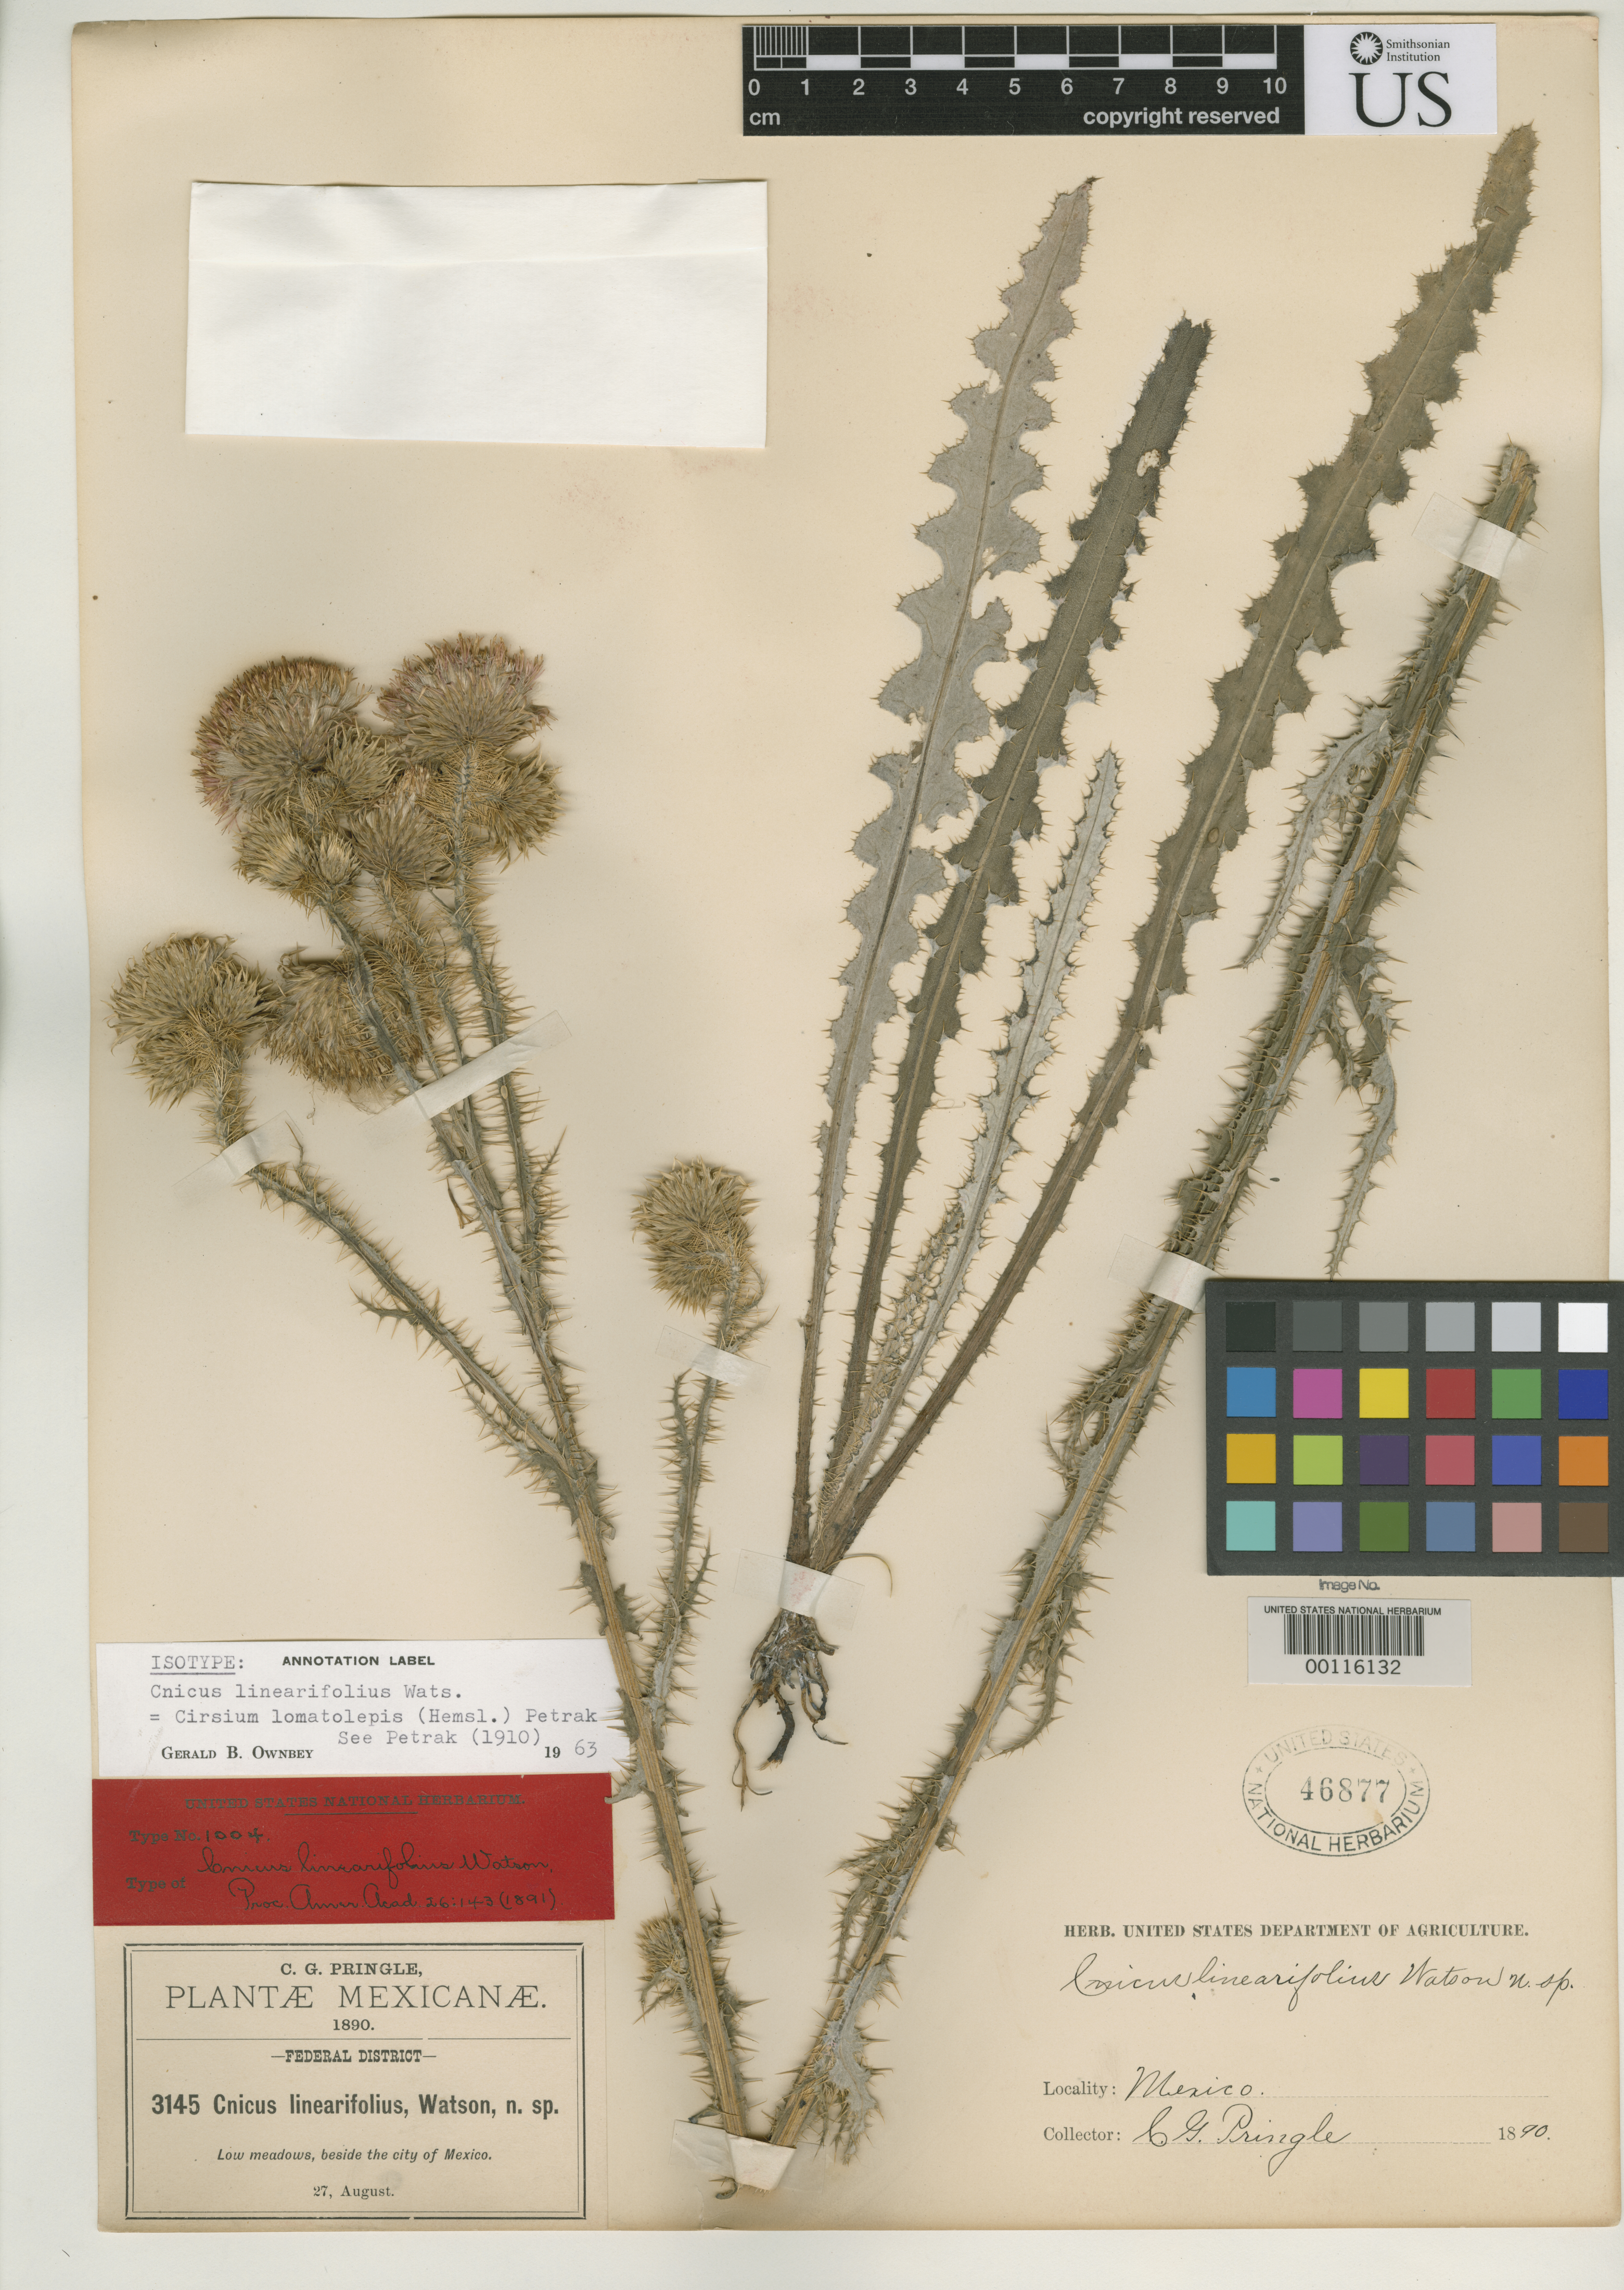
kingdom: Plantae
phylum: Tracheophyta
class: Magnoliopsida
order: Asterales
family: Asteraceae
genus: Cnicus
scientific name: Cnicus linearifolius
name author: S. Watson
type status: Isotype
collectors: C. G. Pringle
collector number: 3145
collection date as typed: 27 Aug 1890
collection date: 1890-08-27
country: Mexico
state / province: Distrito Federal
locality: Beside City of Mexico.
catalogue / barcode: US 46877